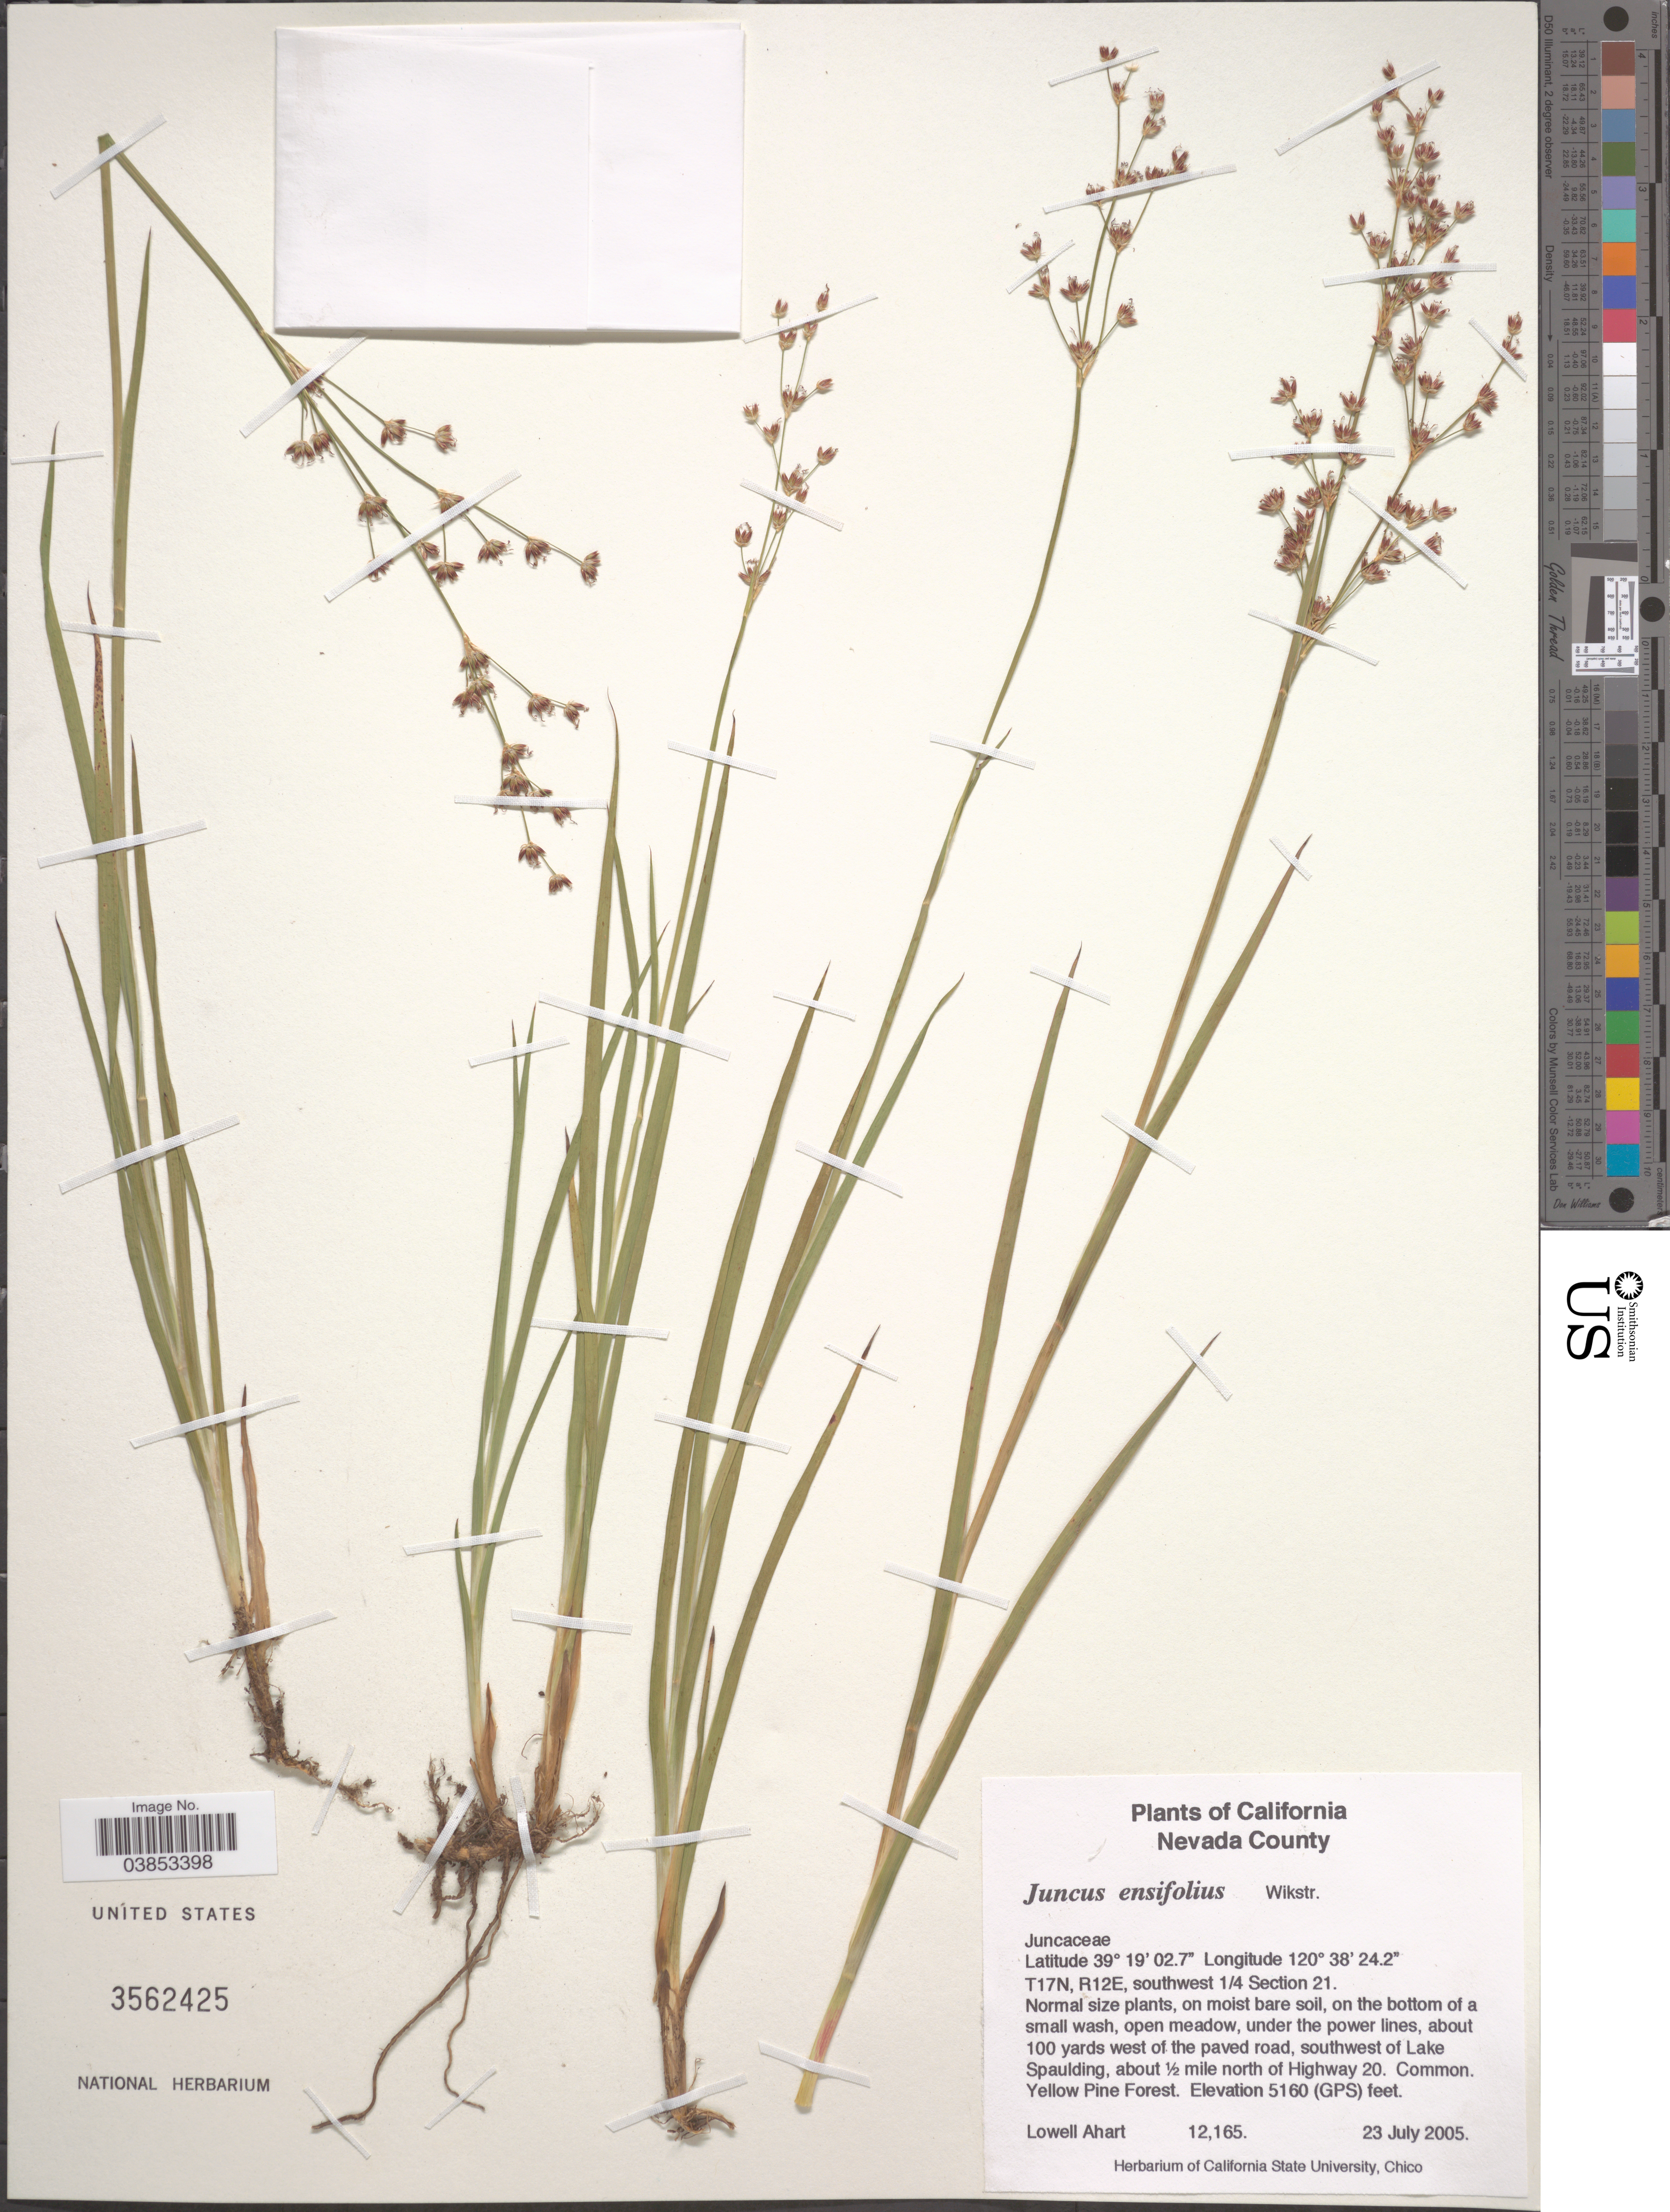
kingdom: Plantae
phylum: Tracheophyta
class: Liliopsida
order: Poales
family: Juncaceae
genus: Juncus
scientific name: Juncus ensifolius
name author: Wikstr.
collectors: L. Ahart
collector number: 12165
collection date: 2005-07-23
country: United States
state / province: California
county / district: Nevada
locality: Nevada County. T17N, R12E, southwest ¼ Section 21. About 100 yards west of the paved road, southwest of Lake Spaulding, about ½ mile north of Highway 20. Yellow Pine Forest.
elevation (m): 1573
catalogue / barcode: US 3562425